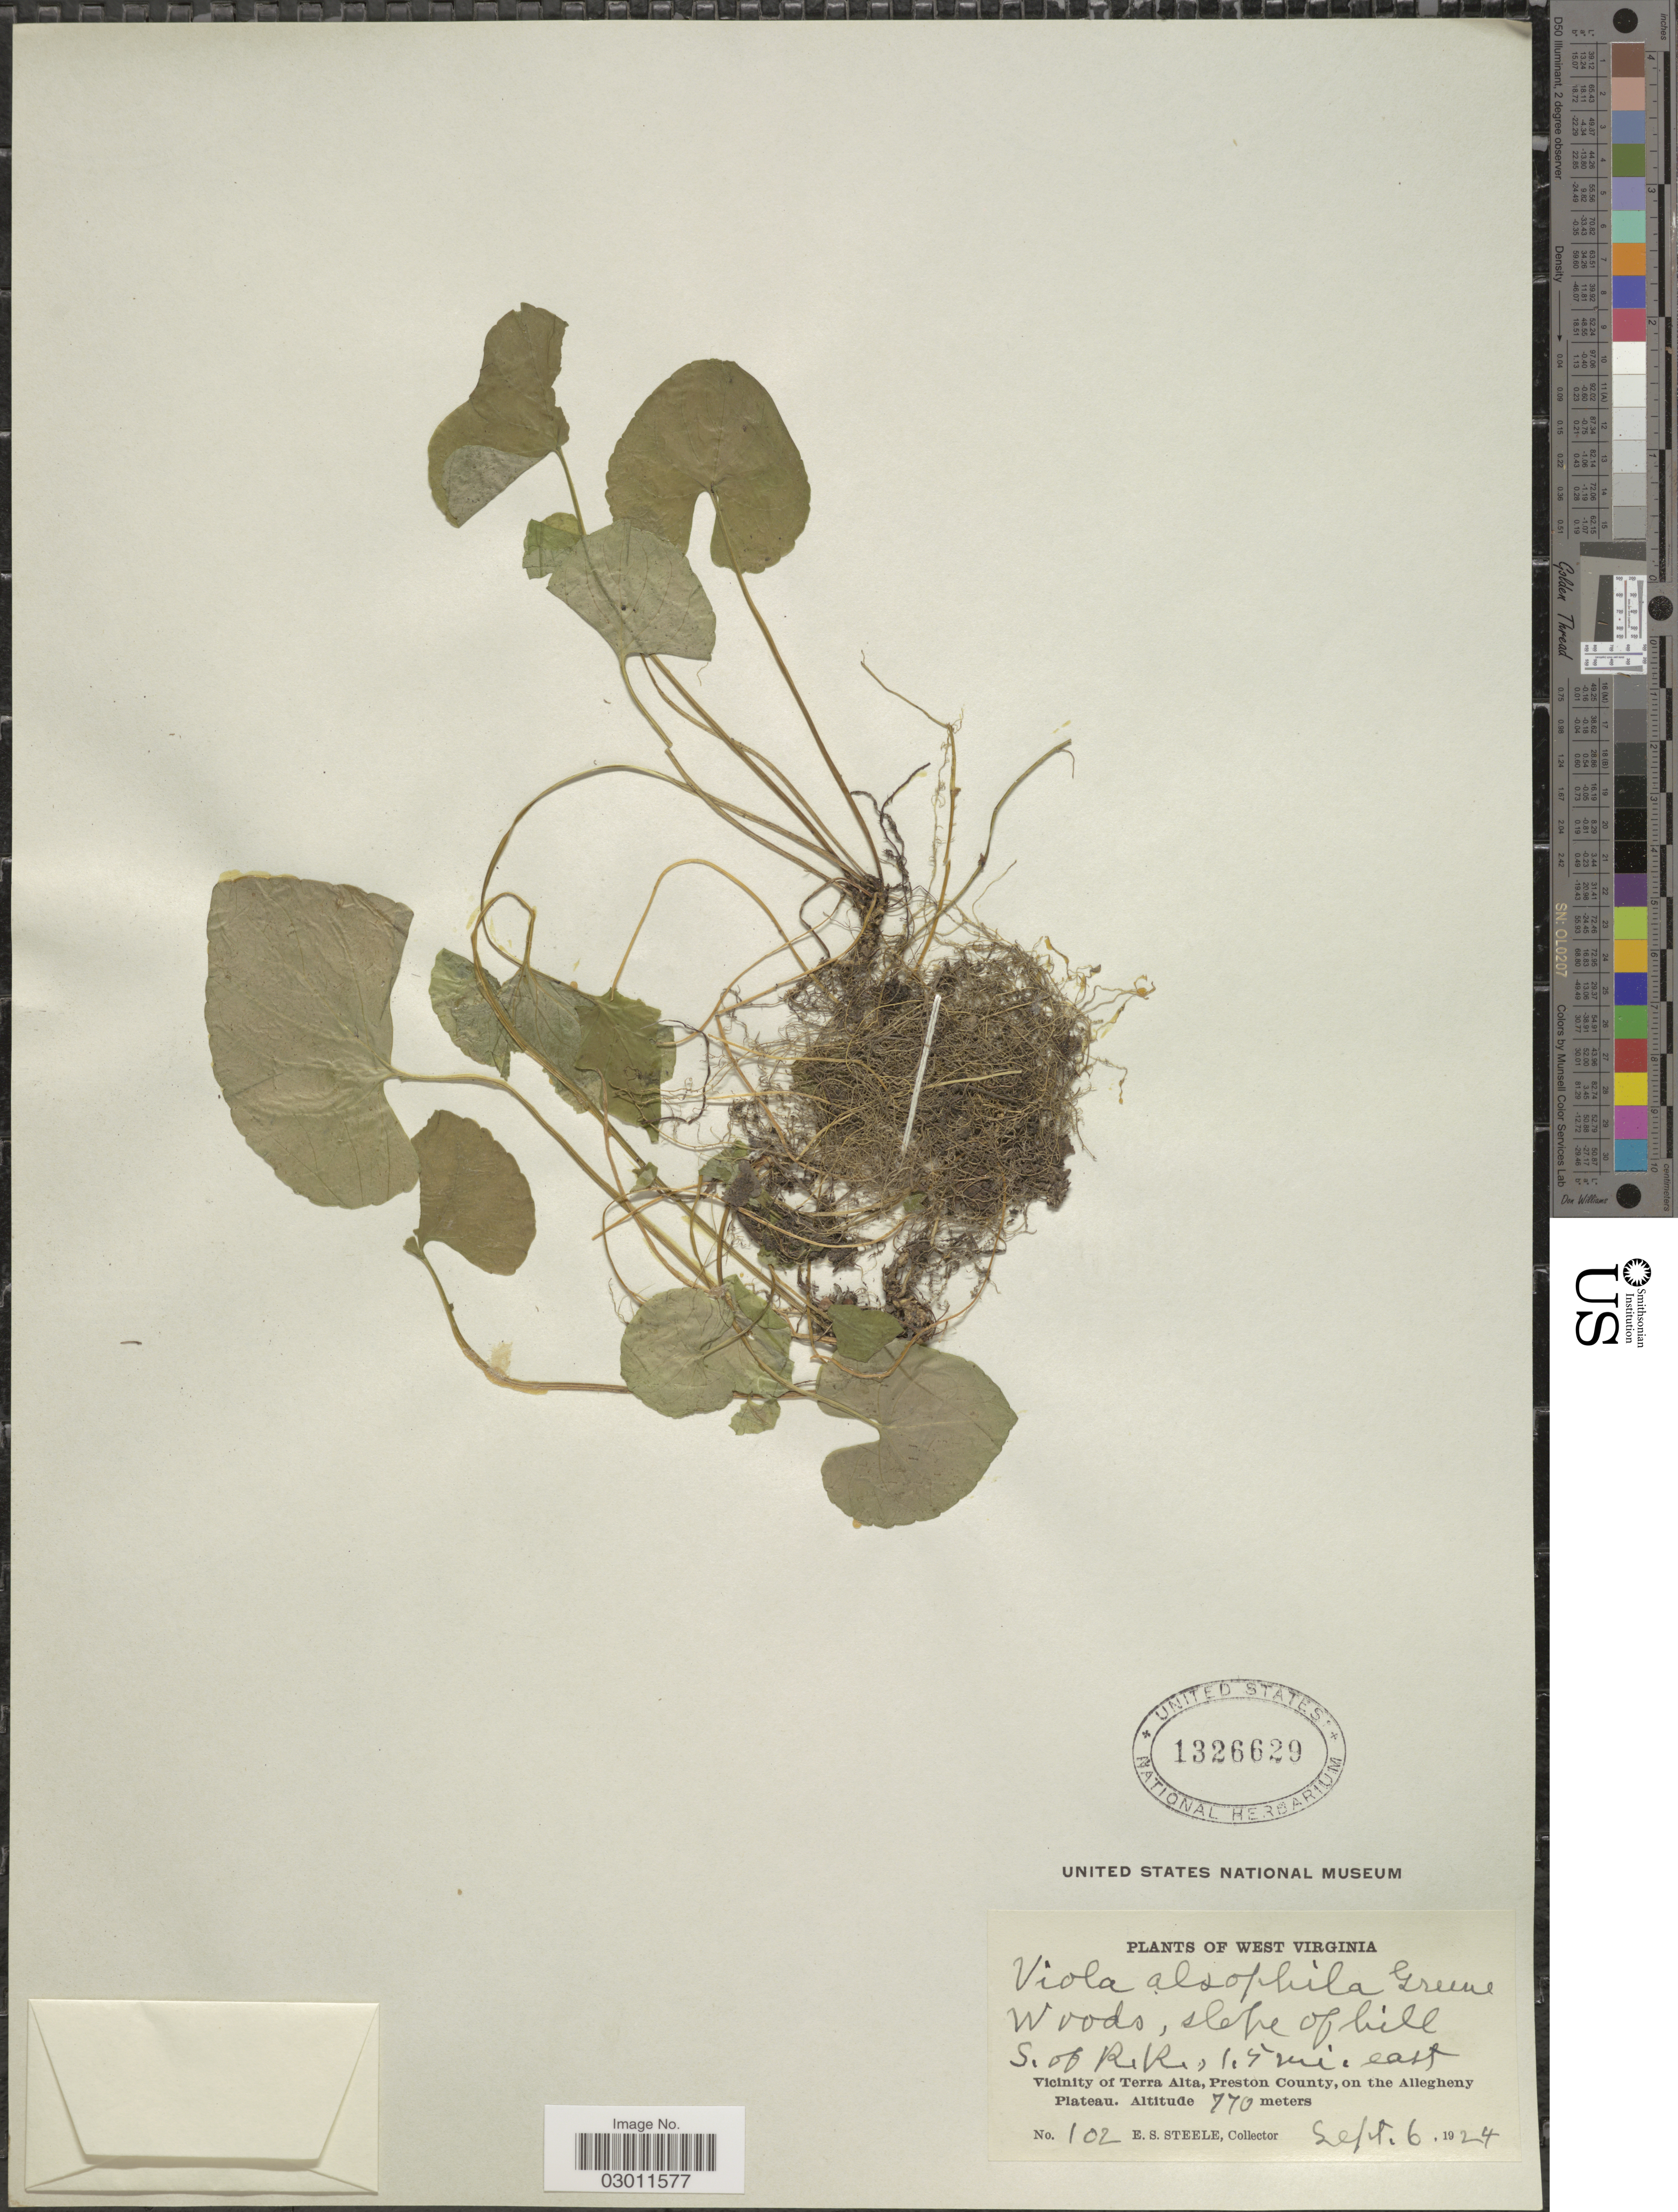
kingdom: Plantae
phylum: Tracheophyta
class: Magnoliopsida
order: Malpighiales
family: Violaceae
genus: Viola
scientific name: Viola alsophila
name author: Greene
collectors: E. Steele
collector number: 102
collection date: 1924-09-06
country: United States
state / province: West Virginia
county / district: Preston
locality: Slope of hill S. of R.R., 1.5 mi. east, Vicinity of Terra Alta, Preston County, on the Allegheny Plateau.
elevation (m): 770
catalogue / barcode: US 1326629